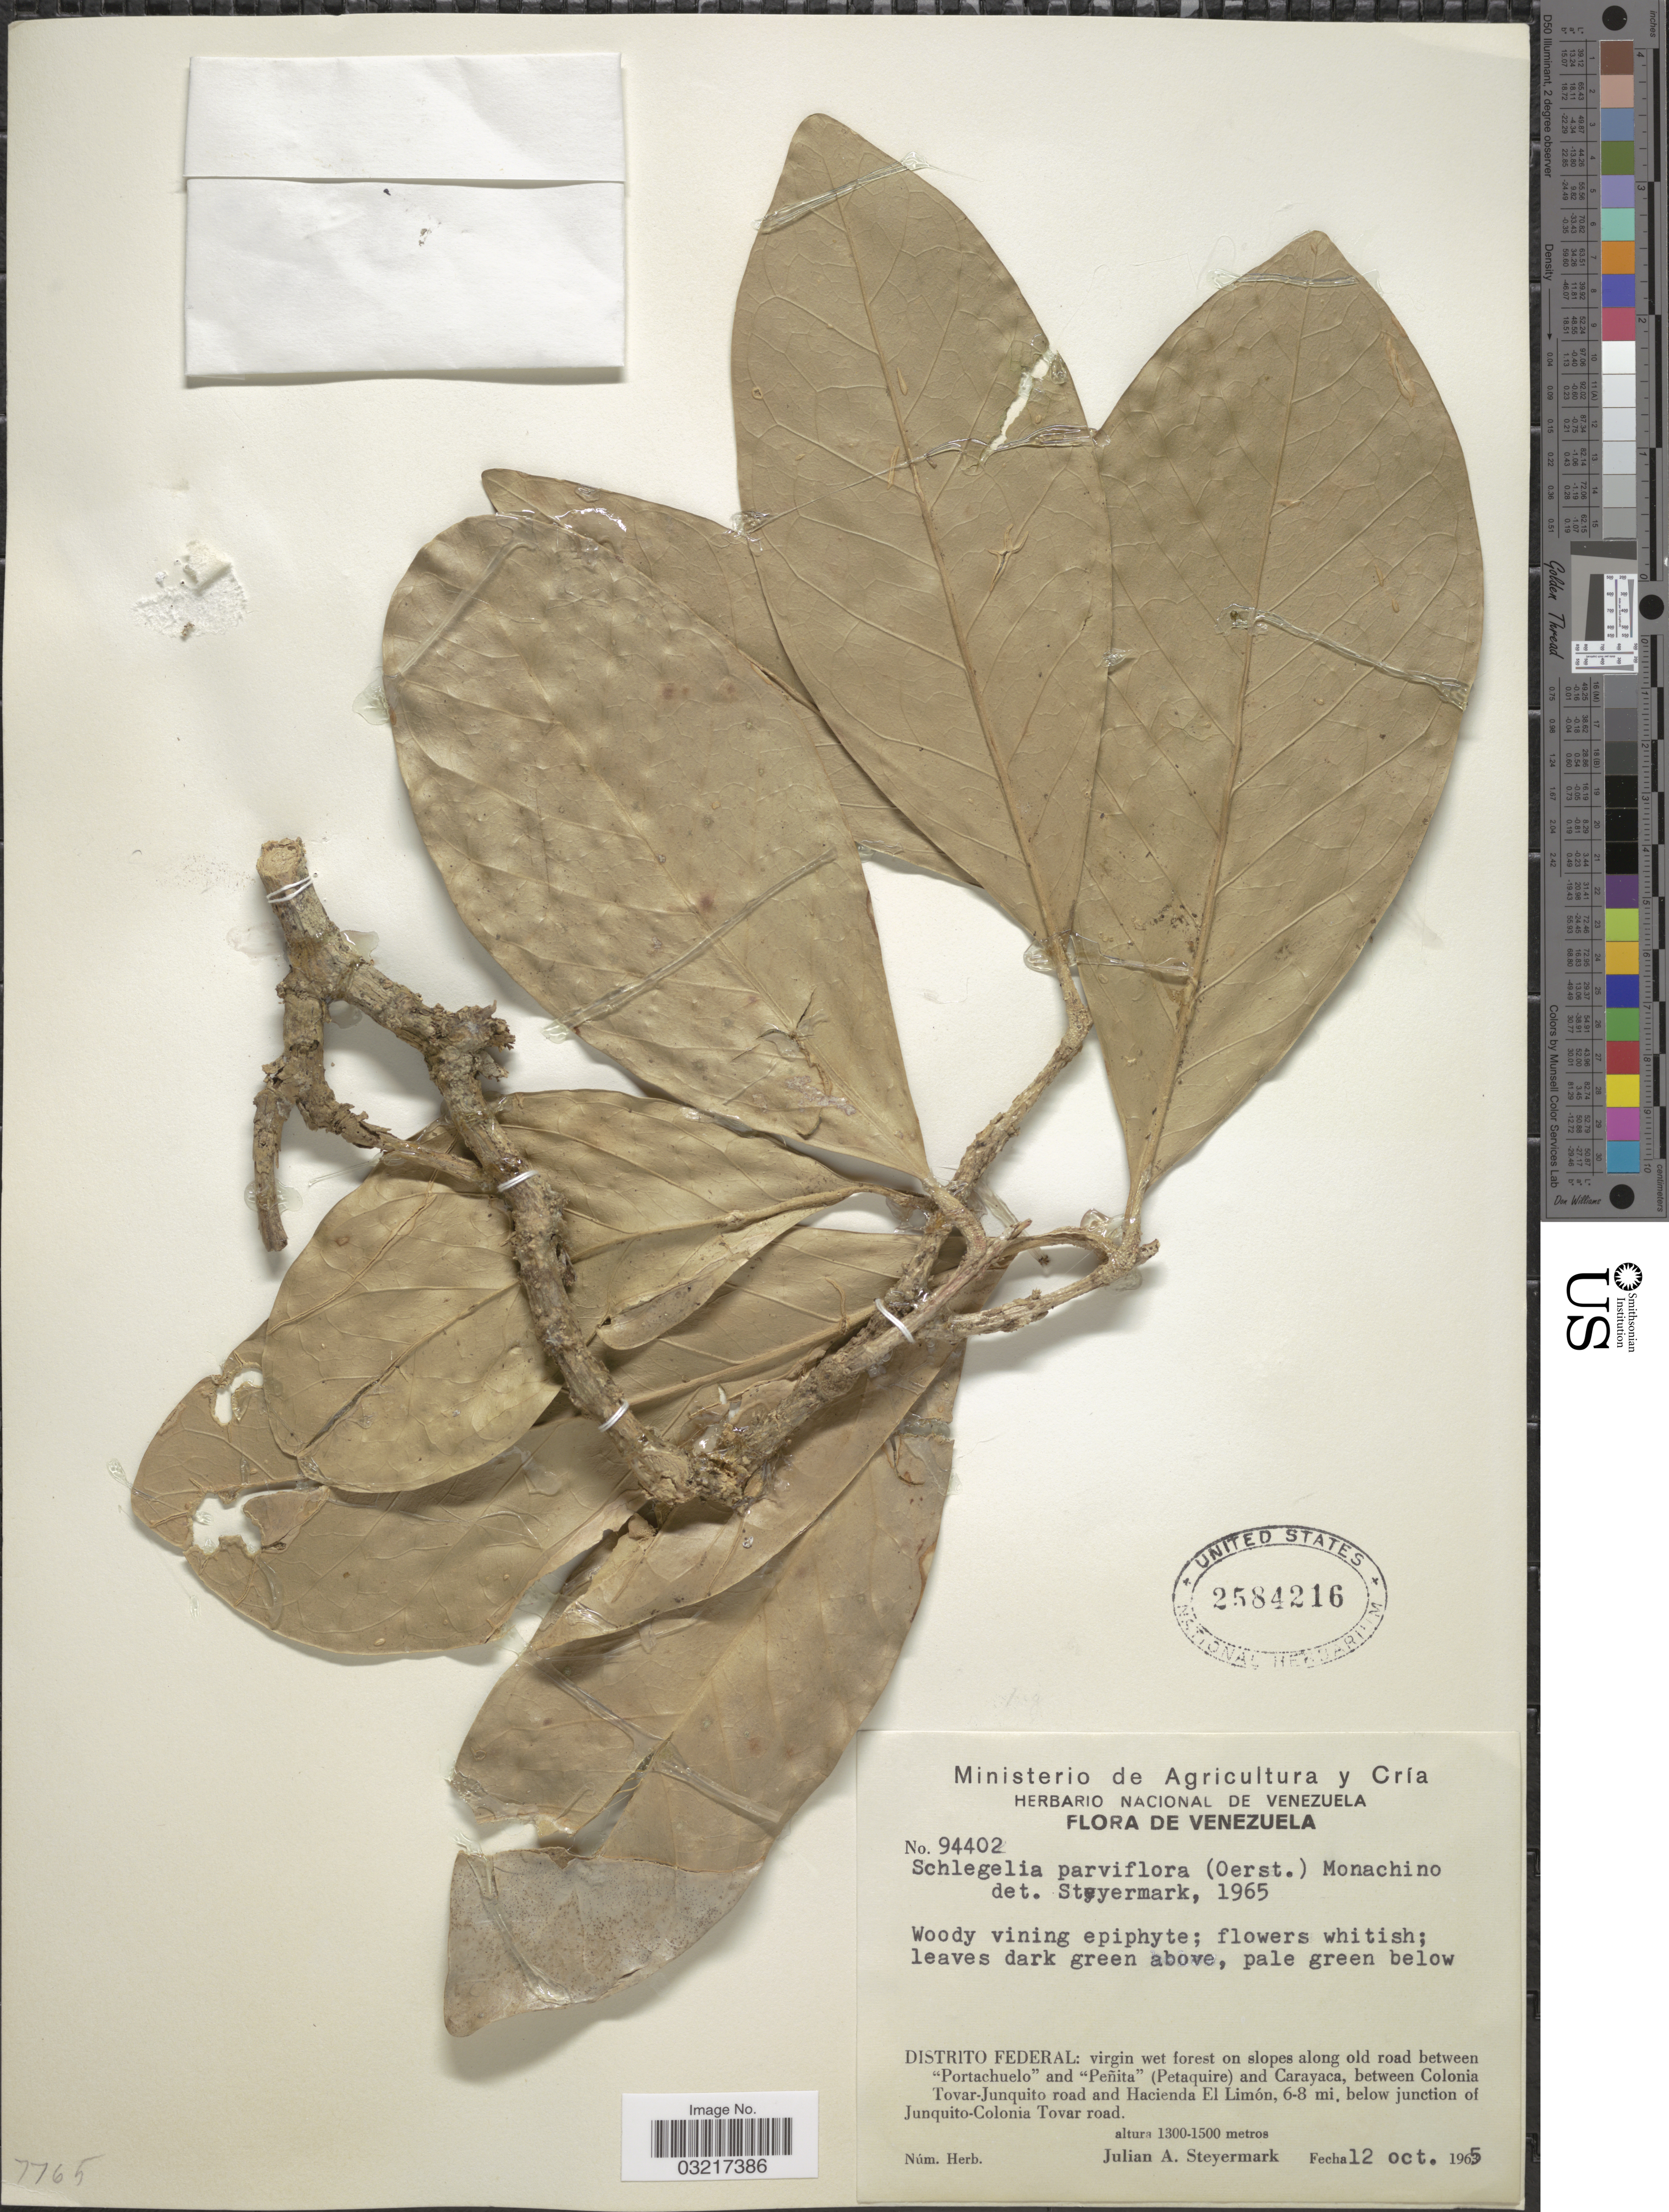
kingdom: Plantae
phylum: Tracheophyta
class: Magnoliopsida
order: Lamiales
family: Schlegeliaceae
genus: Schlegelia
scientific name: Schlegelia parviflora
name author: (Oerst.) Monach.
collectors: J. Steyermark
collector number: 94402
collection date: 1965-10-12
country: Venezuela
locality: Distrito Federal: virgin wet forest on slopes along old road between "Portachuelo"and "Peñita"(Petaquire) and Carayaca, between Colonia Tovar-Junquito road and Hacienda El Limón, 6-8 mi, below junction of Junquito-Colonia Tovar road.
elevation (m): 1300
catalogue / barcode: US 2584216